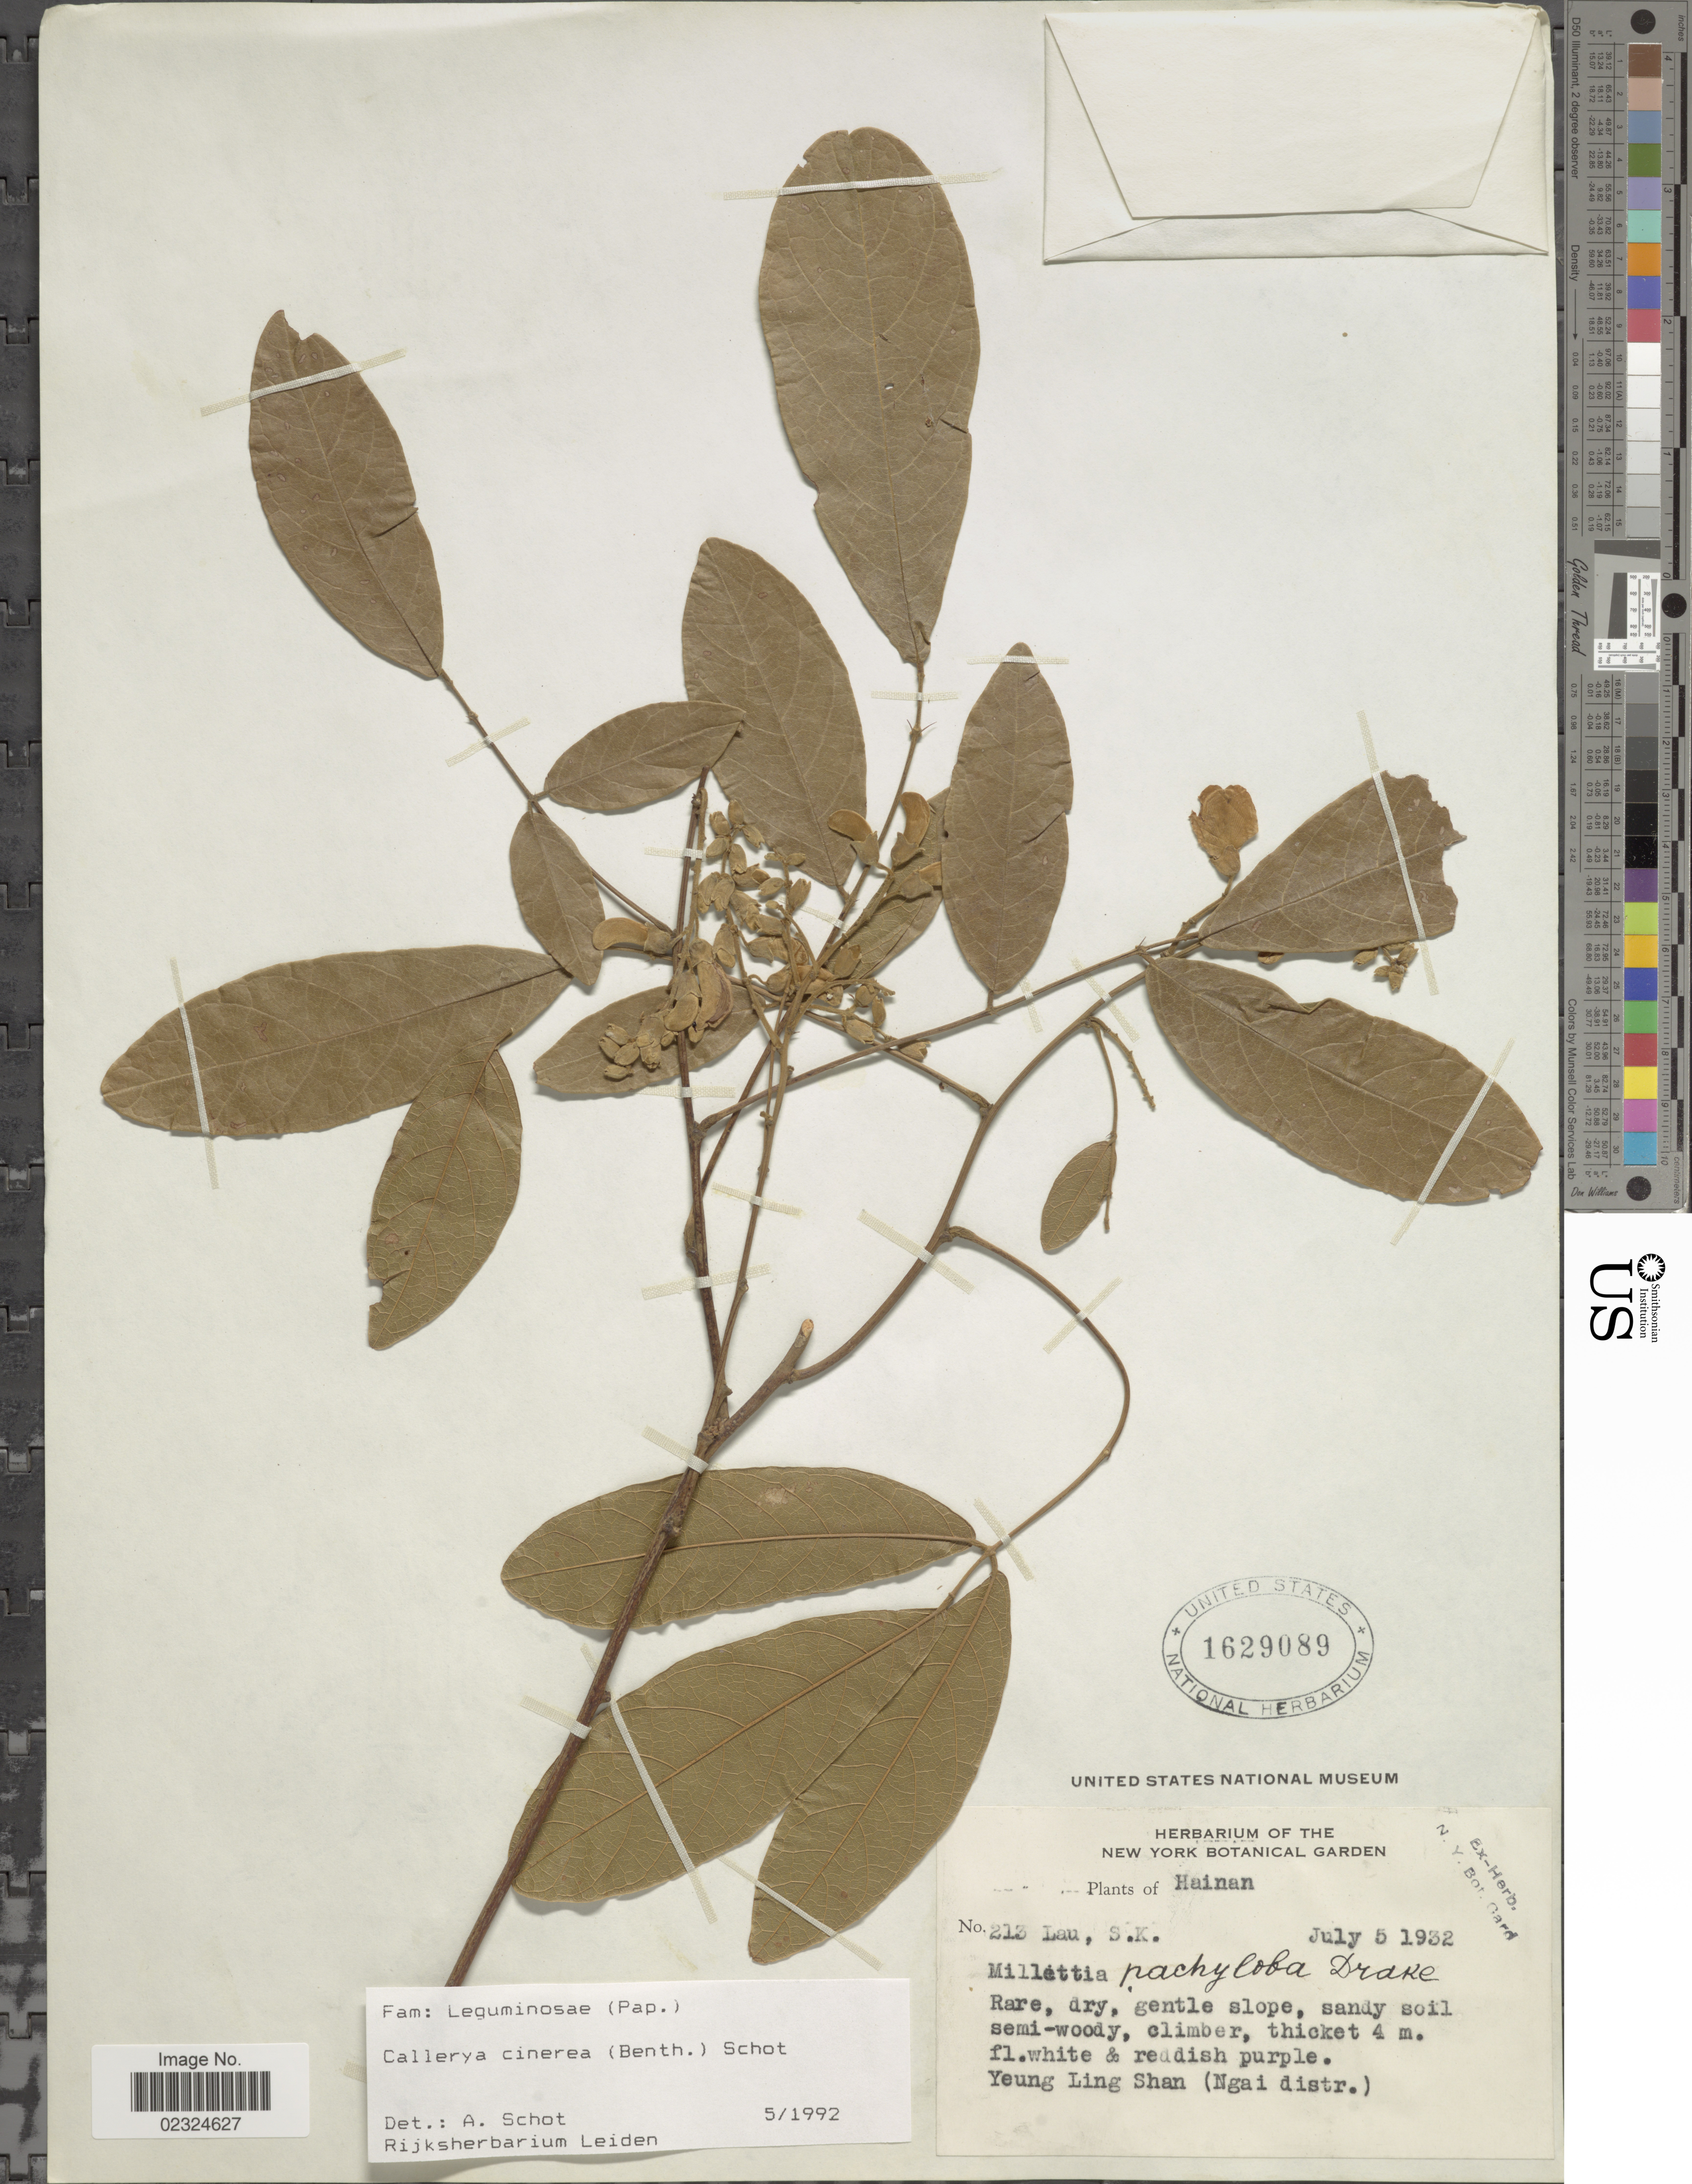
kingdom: Plantae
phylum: Tracheophyta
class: Magnoliopsida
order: Fabales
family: Fabaceae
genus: Callerya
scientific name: Callerya cinerea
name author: (Benth.) Schot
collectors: S. K. Lau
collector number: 213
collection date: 1932-07-05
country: China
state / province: Hainan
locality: Yeung Ling Shan (Ngai distr.)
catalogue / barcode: US 1629089